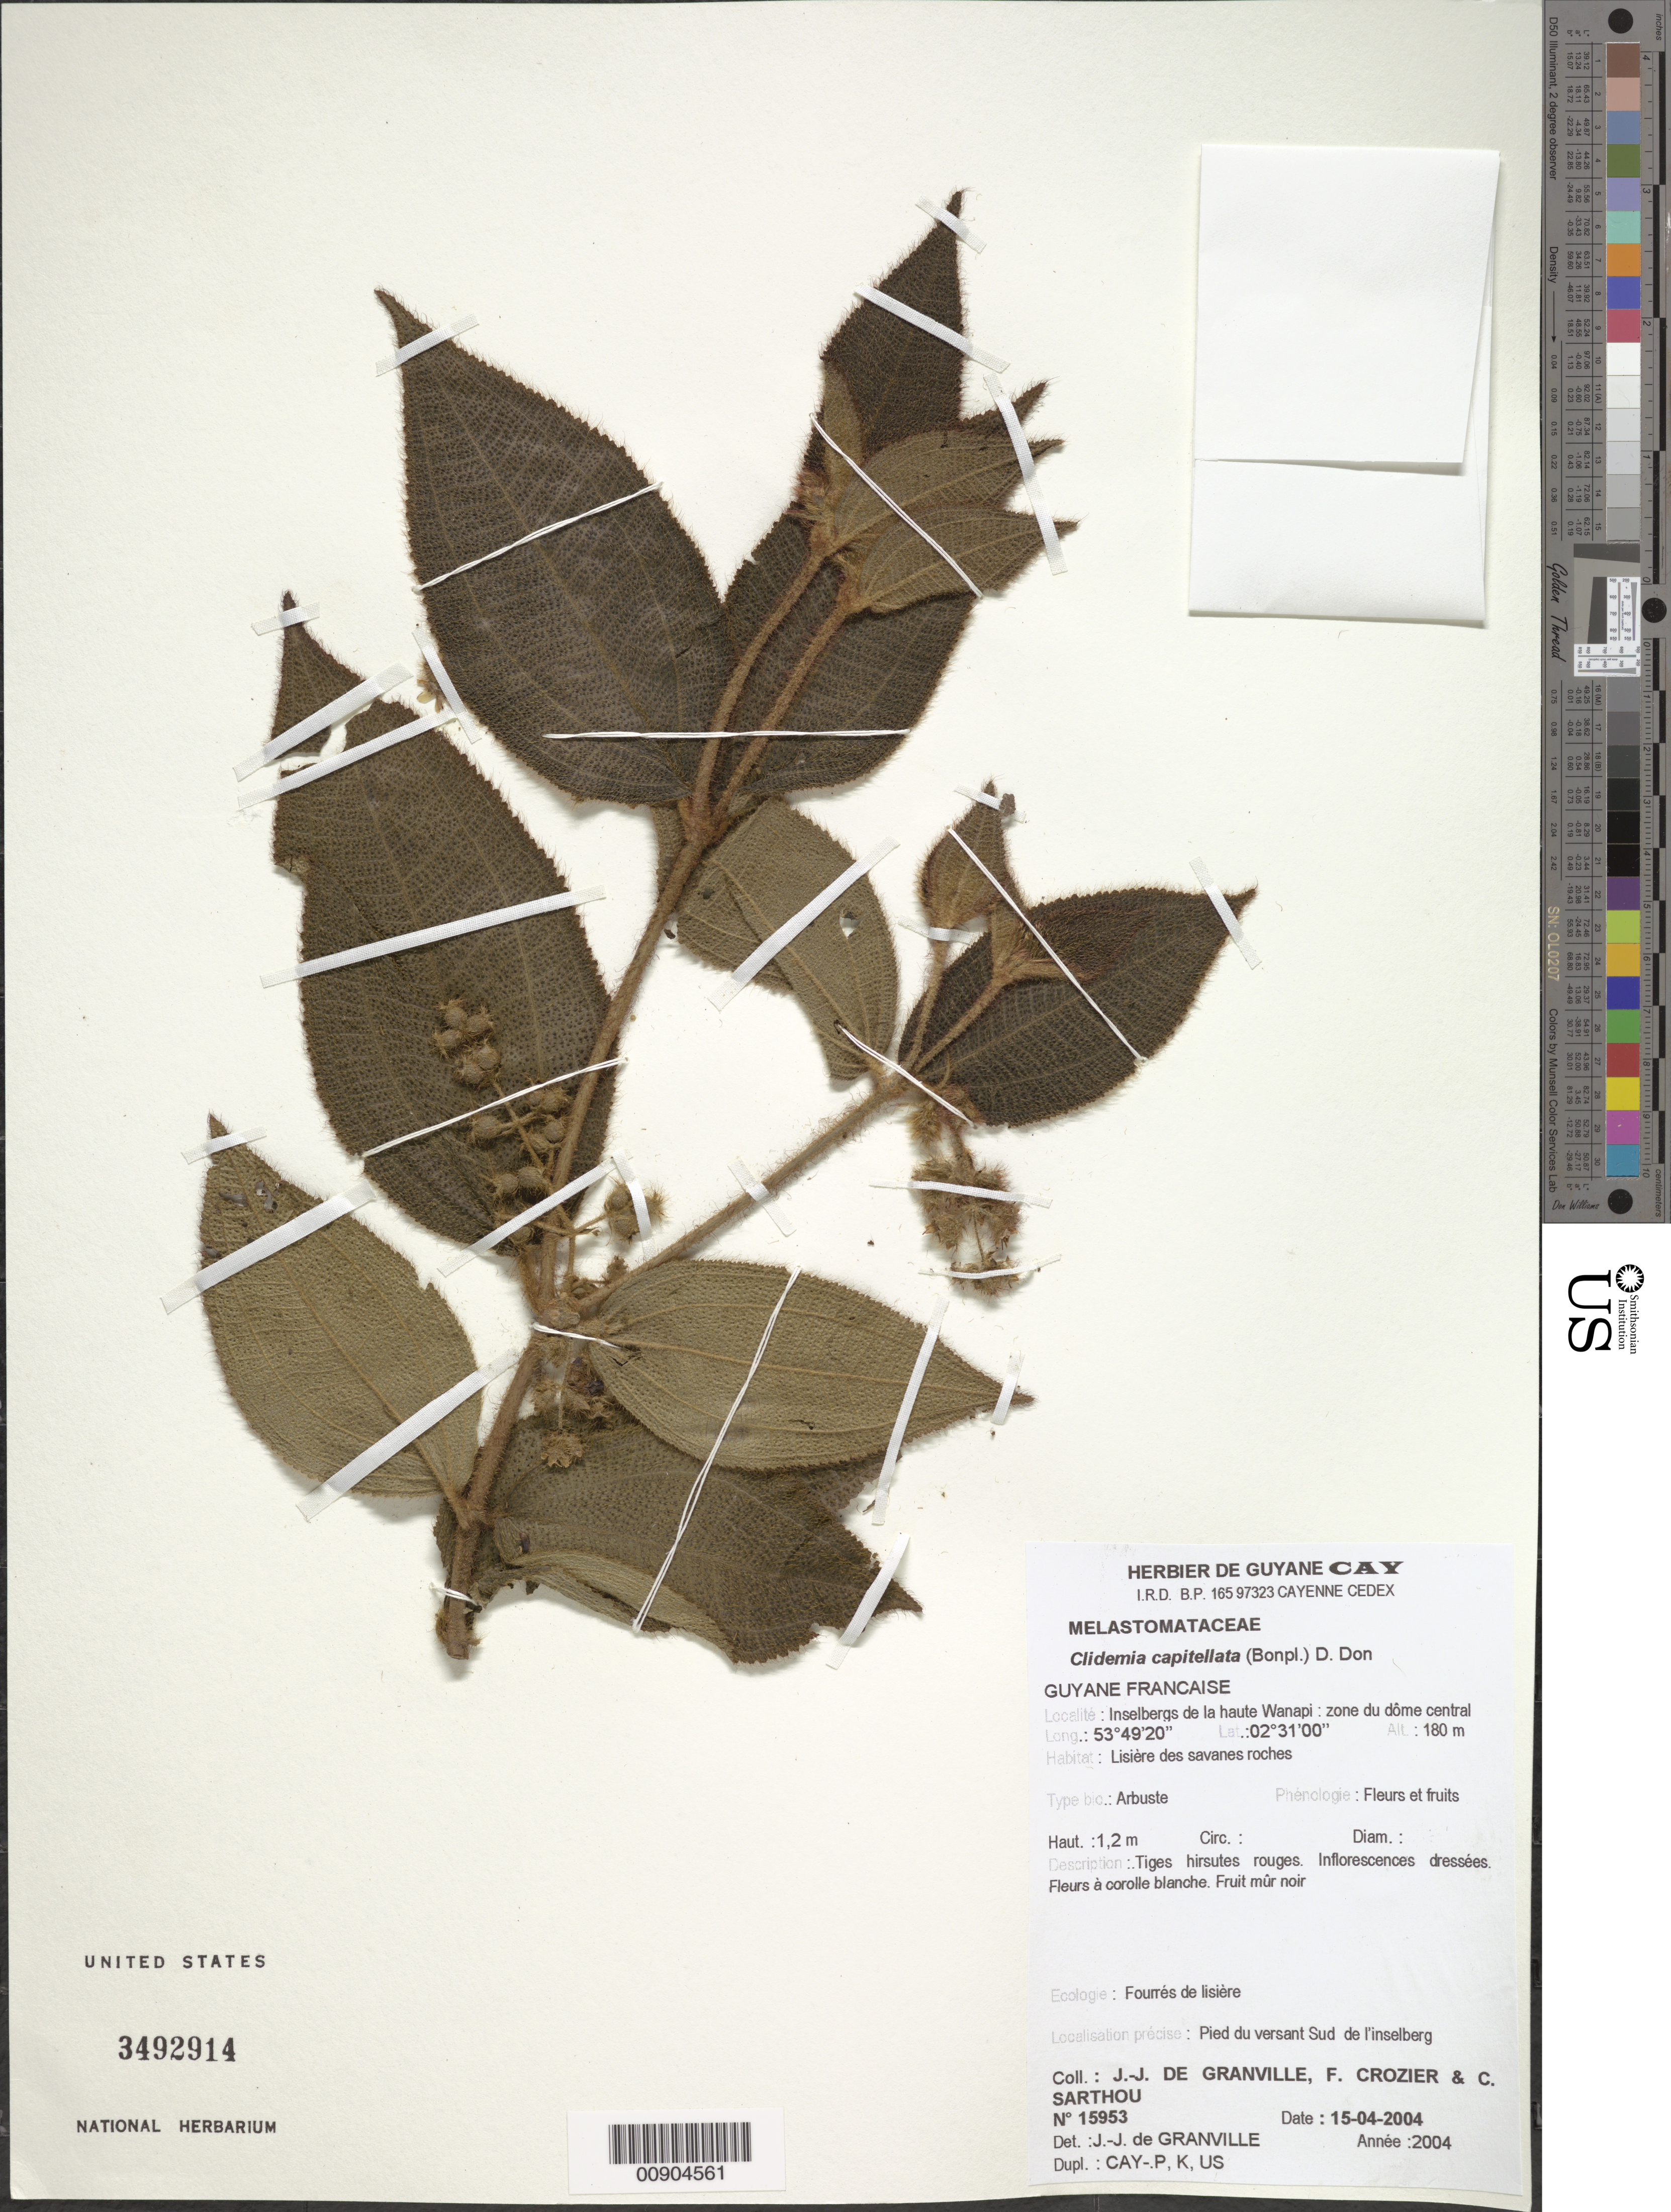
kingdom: Plantae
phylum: Tracheophyta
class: Magnoliopsida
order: Myrtales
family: Melastomataceae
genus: Clidemia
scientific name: Clidemia capitellata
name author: (Bonpl.) D. Don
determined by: Granville, J. J. de, (CAY), Institut de Recherche pour le Developpement (IRD) (FRENCH GUIANA)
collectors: J.-J. de Granville, F. Crozier & C. Sarthou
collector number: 15953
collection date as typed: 15-Apr-04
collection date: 2004-04-15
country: French Guiana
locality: Inselbergs de la haute Wanapi, versant sud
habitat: Lisière des savanes roches; fourrés de lisière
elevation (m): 180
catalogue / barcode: US 3492914